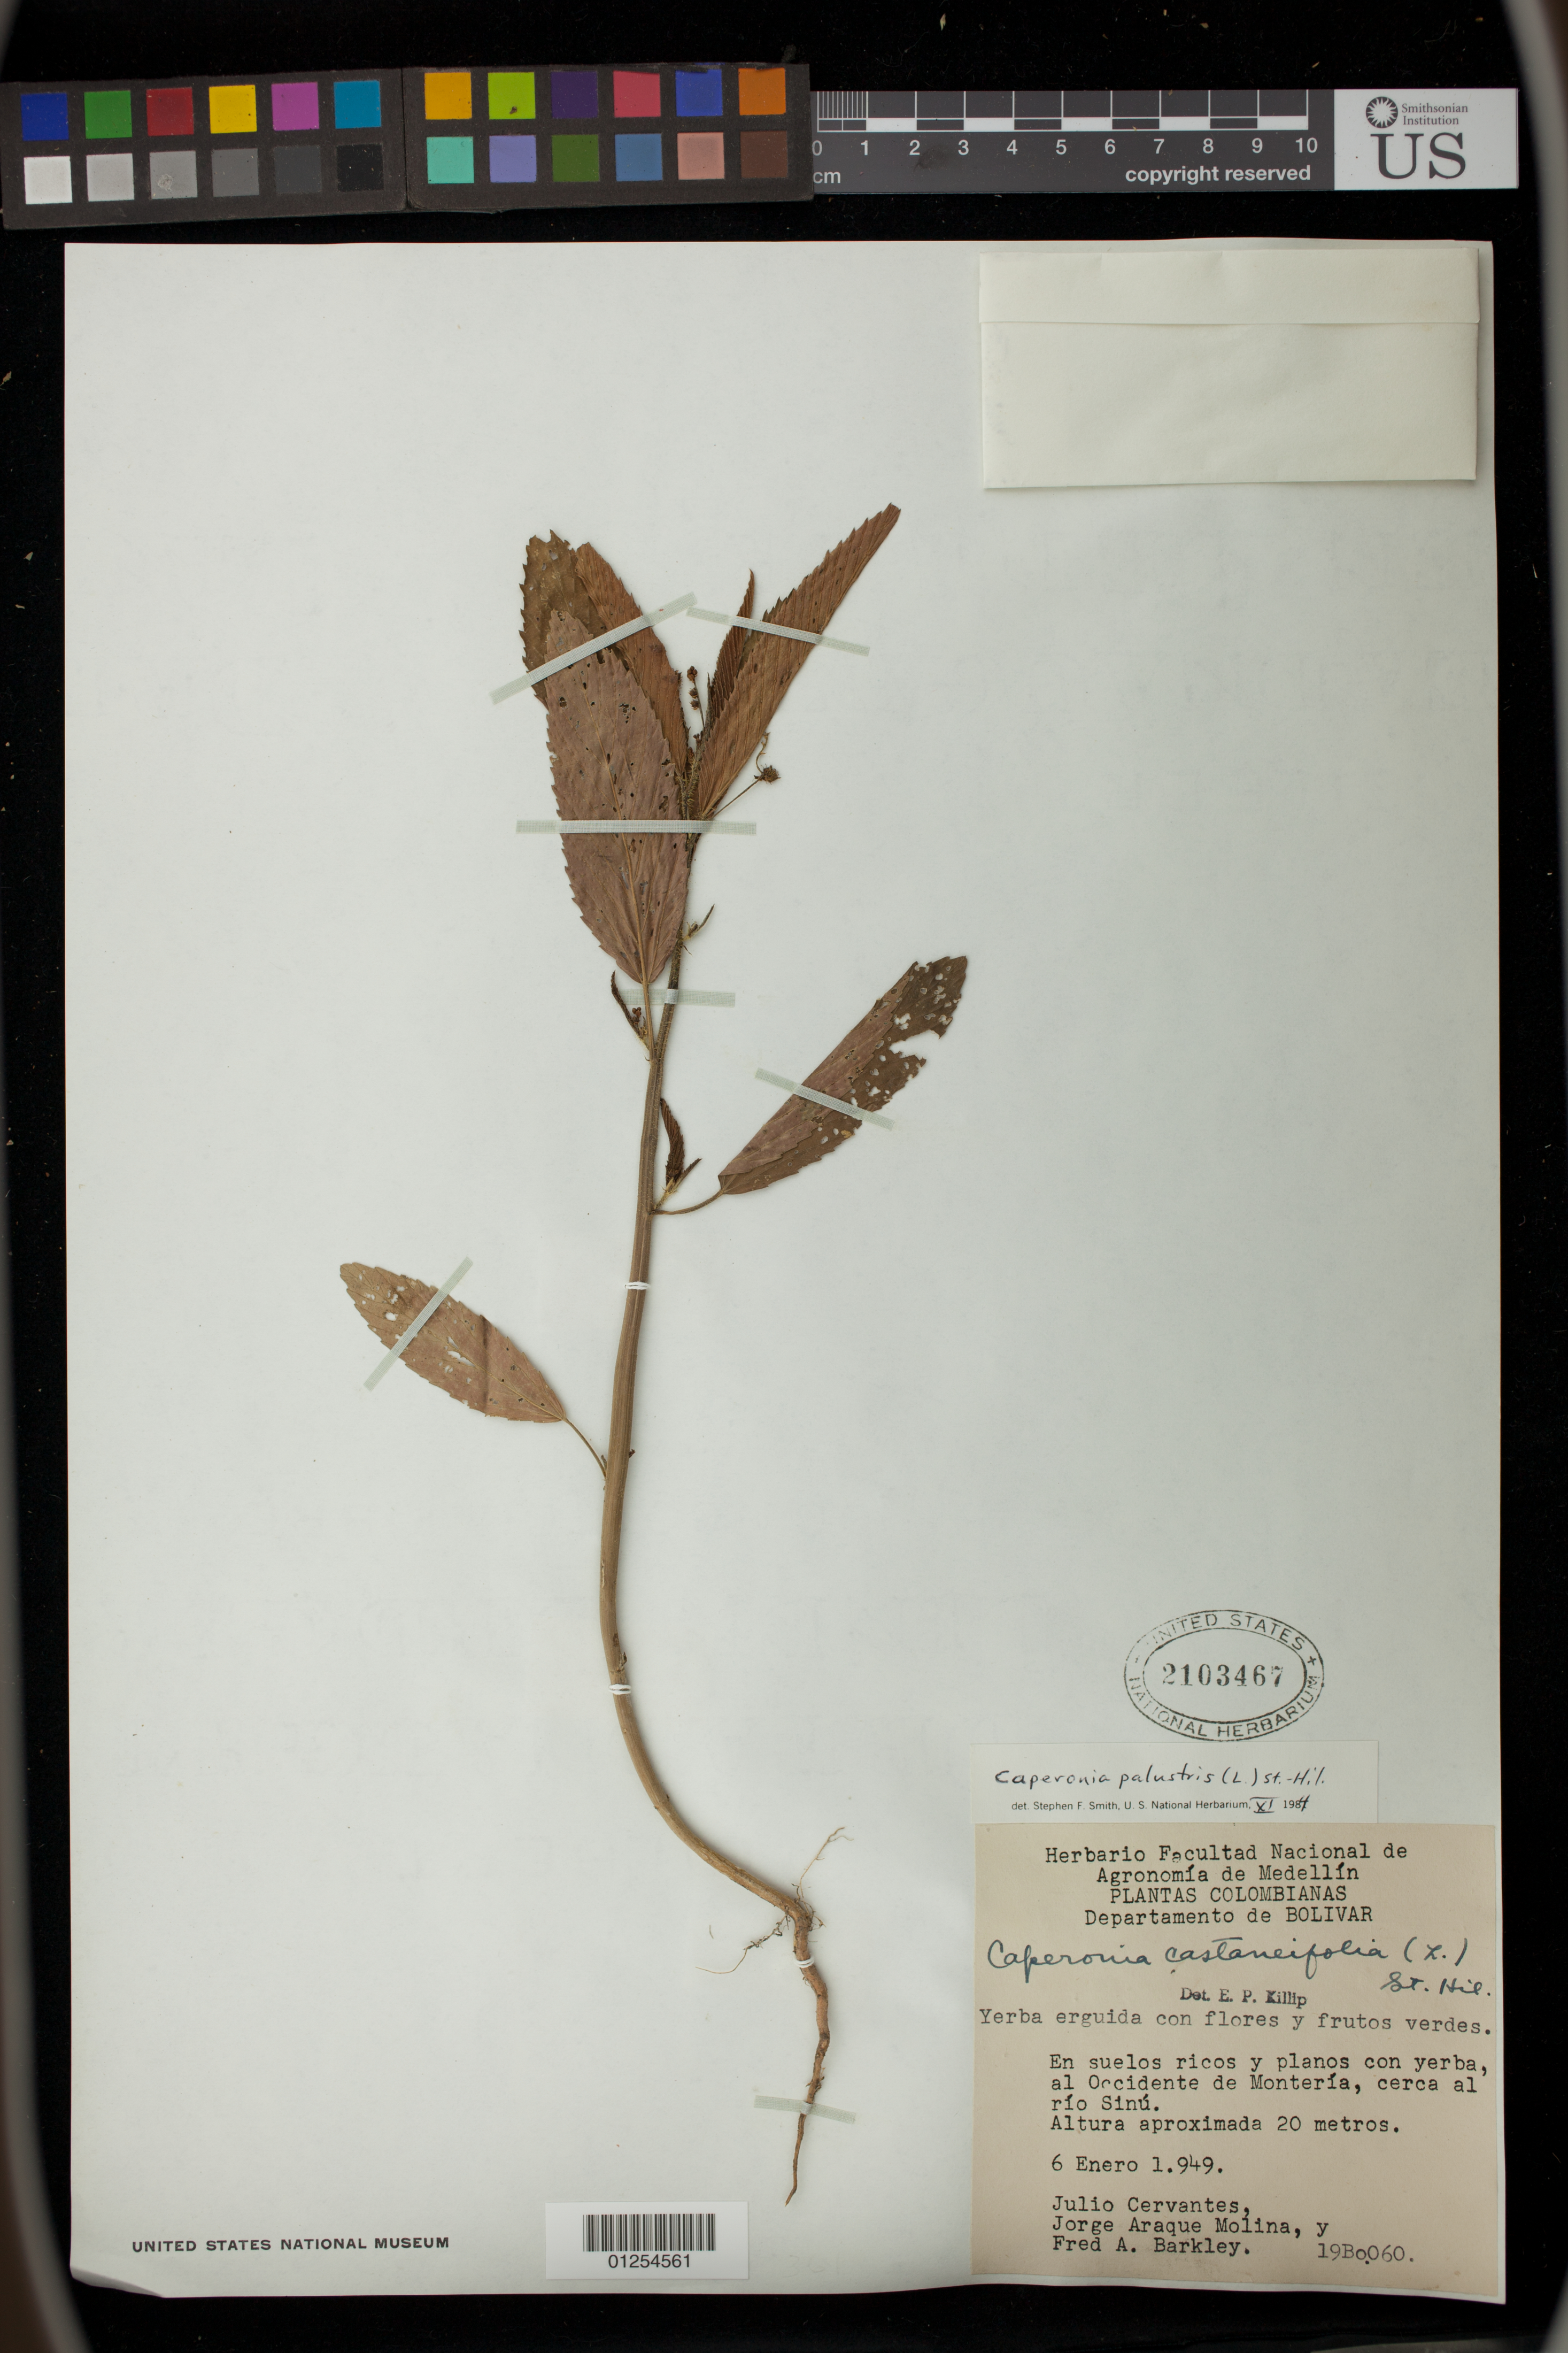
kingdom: Plantae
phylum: Tracheophyta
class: Magnoliopsida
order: Malpighiales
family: Euphorbiaceae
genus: Caperonia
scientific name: Caperonia palustris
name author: (L.) A. St.-Hil.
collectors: J. Cervantes, J. Araque Molina & F. A. Barkley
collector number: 19Bo060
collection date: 1949-01-06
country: Colombia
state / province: Bolívar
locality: En suelos ricos y planos con yerba al Occidente de Moneria, cerca al rio Sinu.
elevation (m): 20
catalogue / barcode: US 2103467